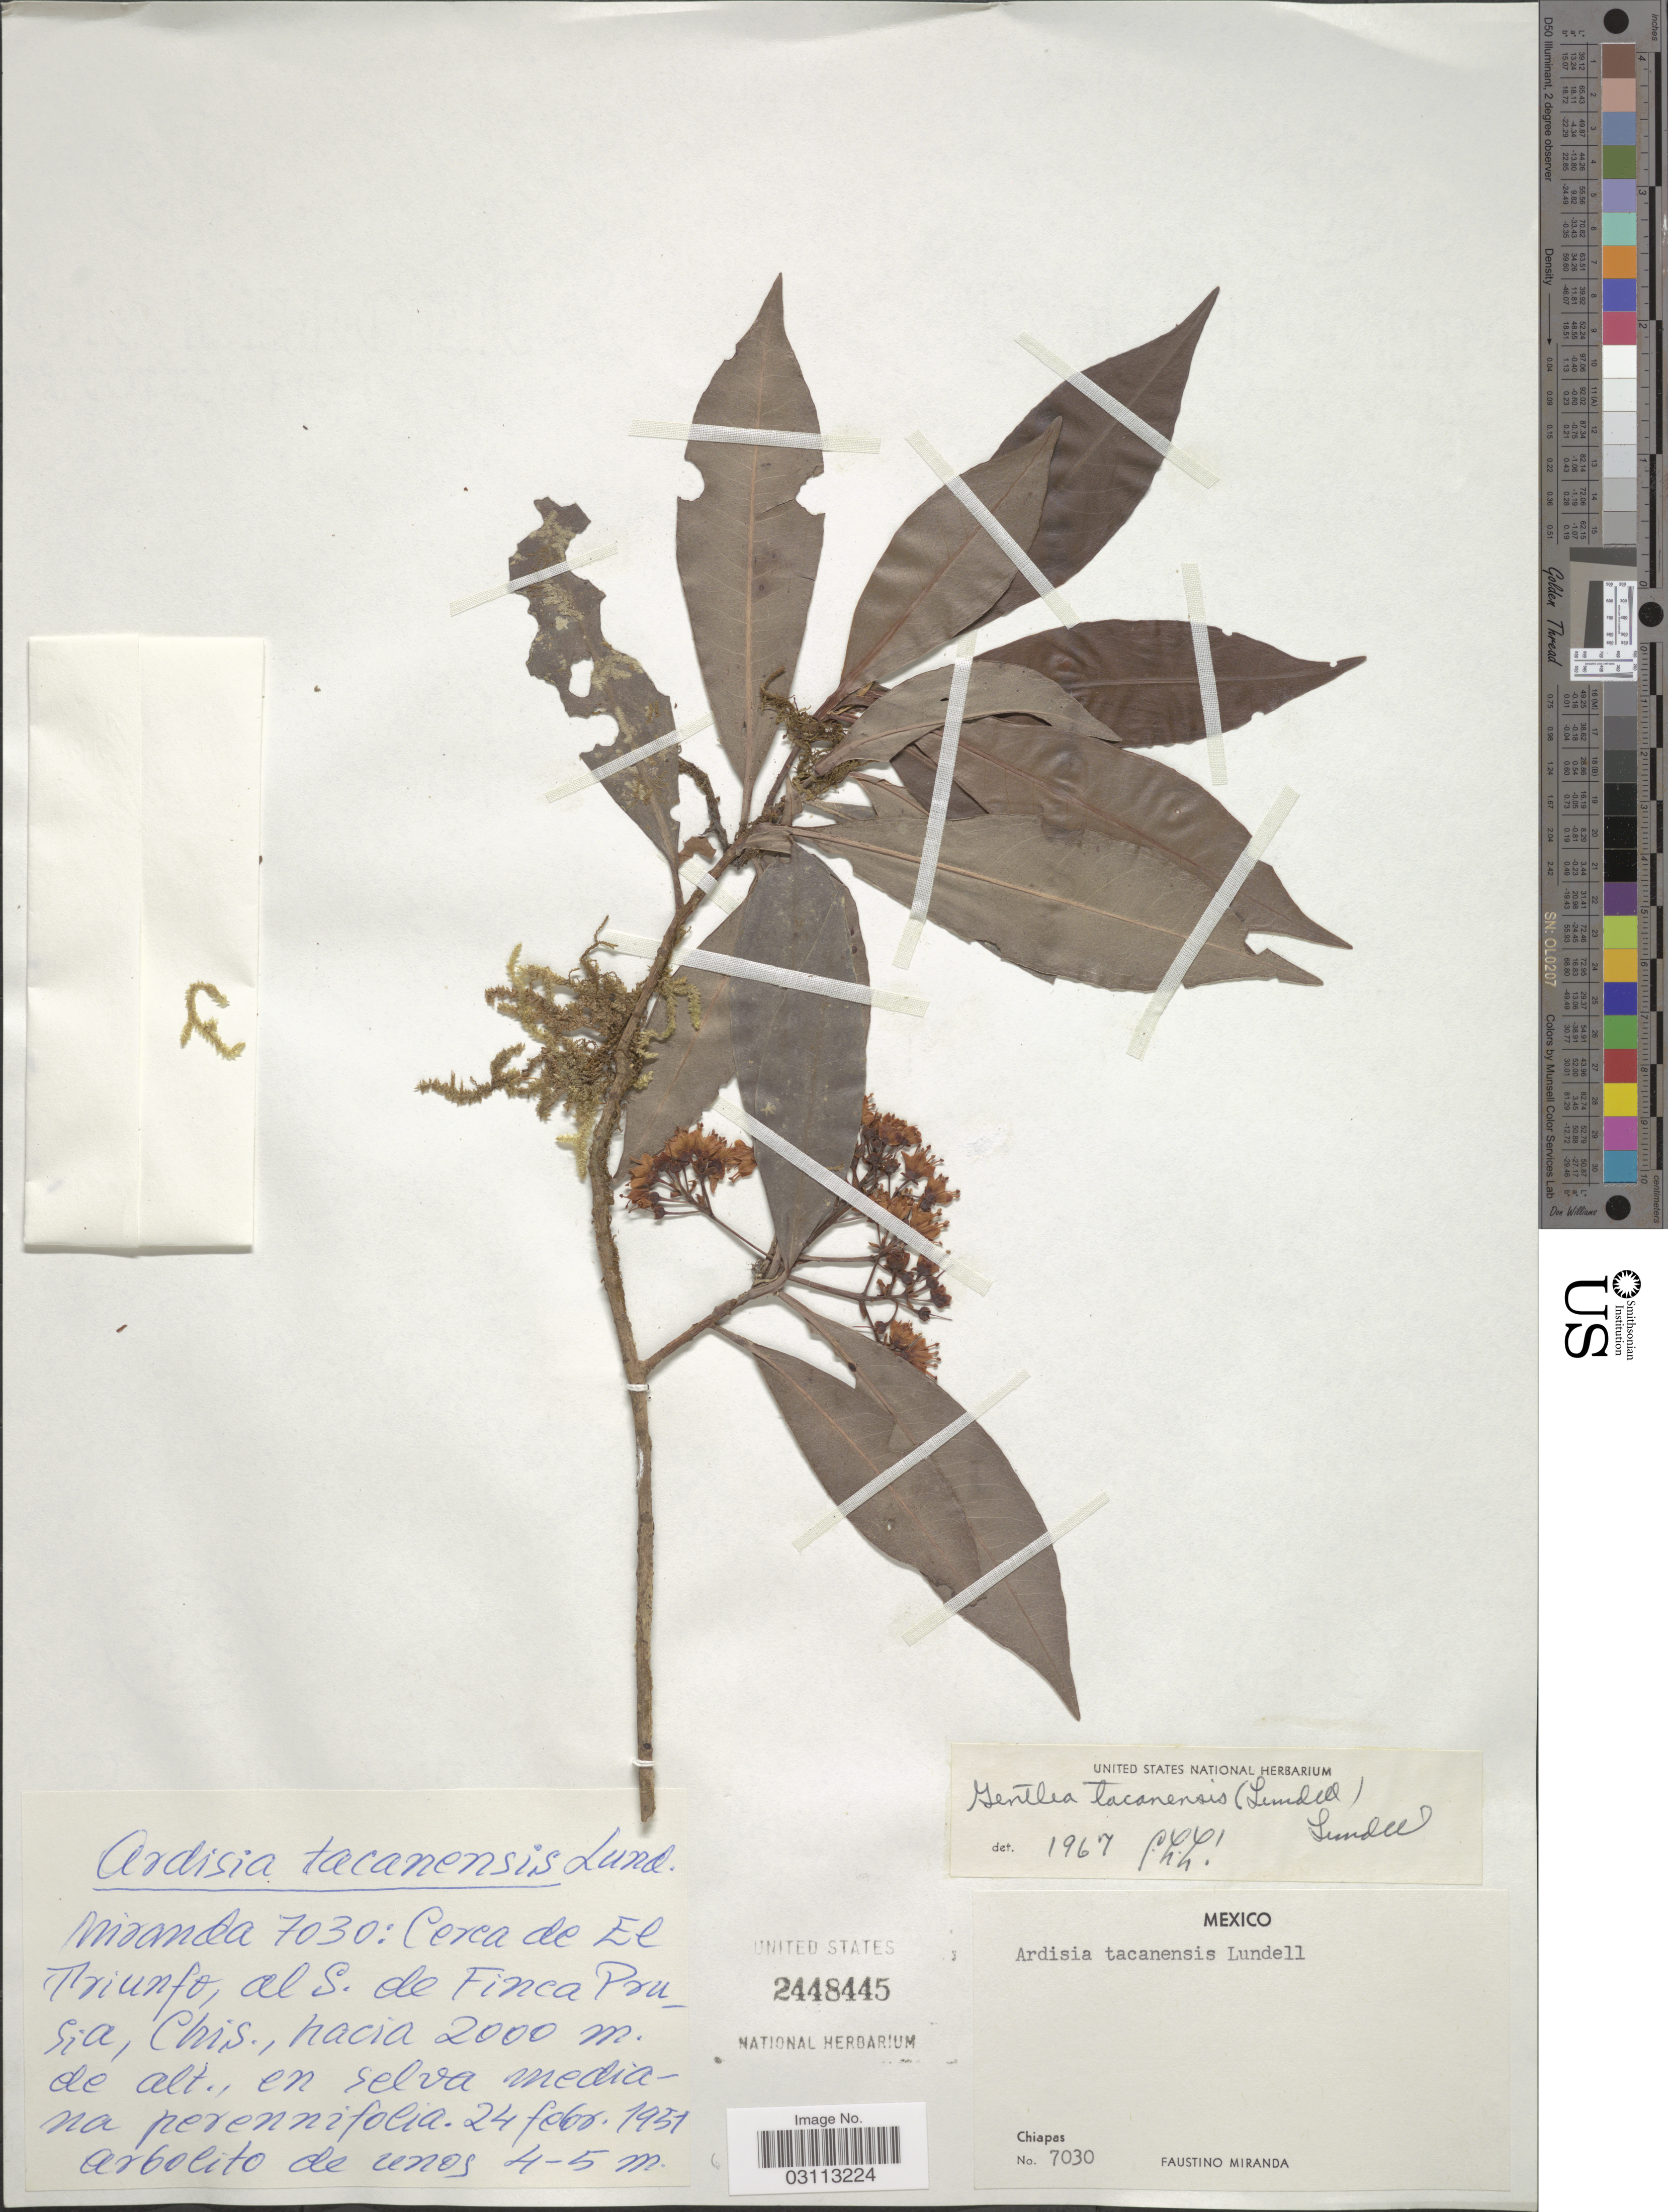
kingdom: Plantae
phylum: Tracheophyta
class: Magnoliopsida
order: Ericales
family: Primulaceae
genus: Gentlea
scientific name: Gentlea tacanensis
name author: (Lundell) Lundell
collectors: F. Miranda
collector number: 7030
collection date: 1951-02-24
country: Mexico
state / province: Chiapas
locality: Cerca de El Triumfo, al S. de Finca Prusia.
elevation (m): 2000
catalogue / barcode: US 2448445